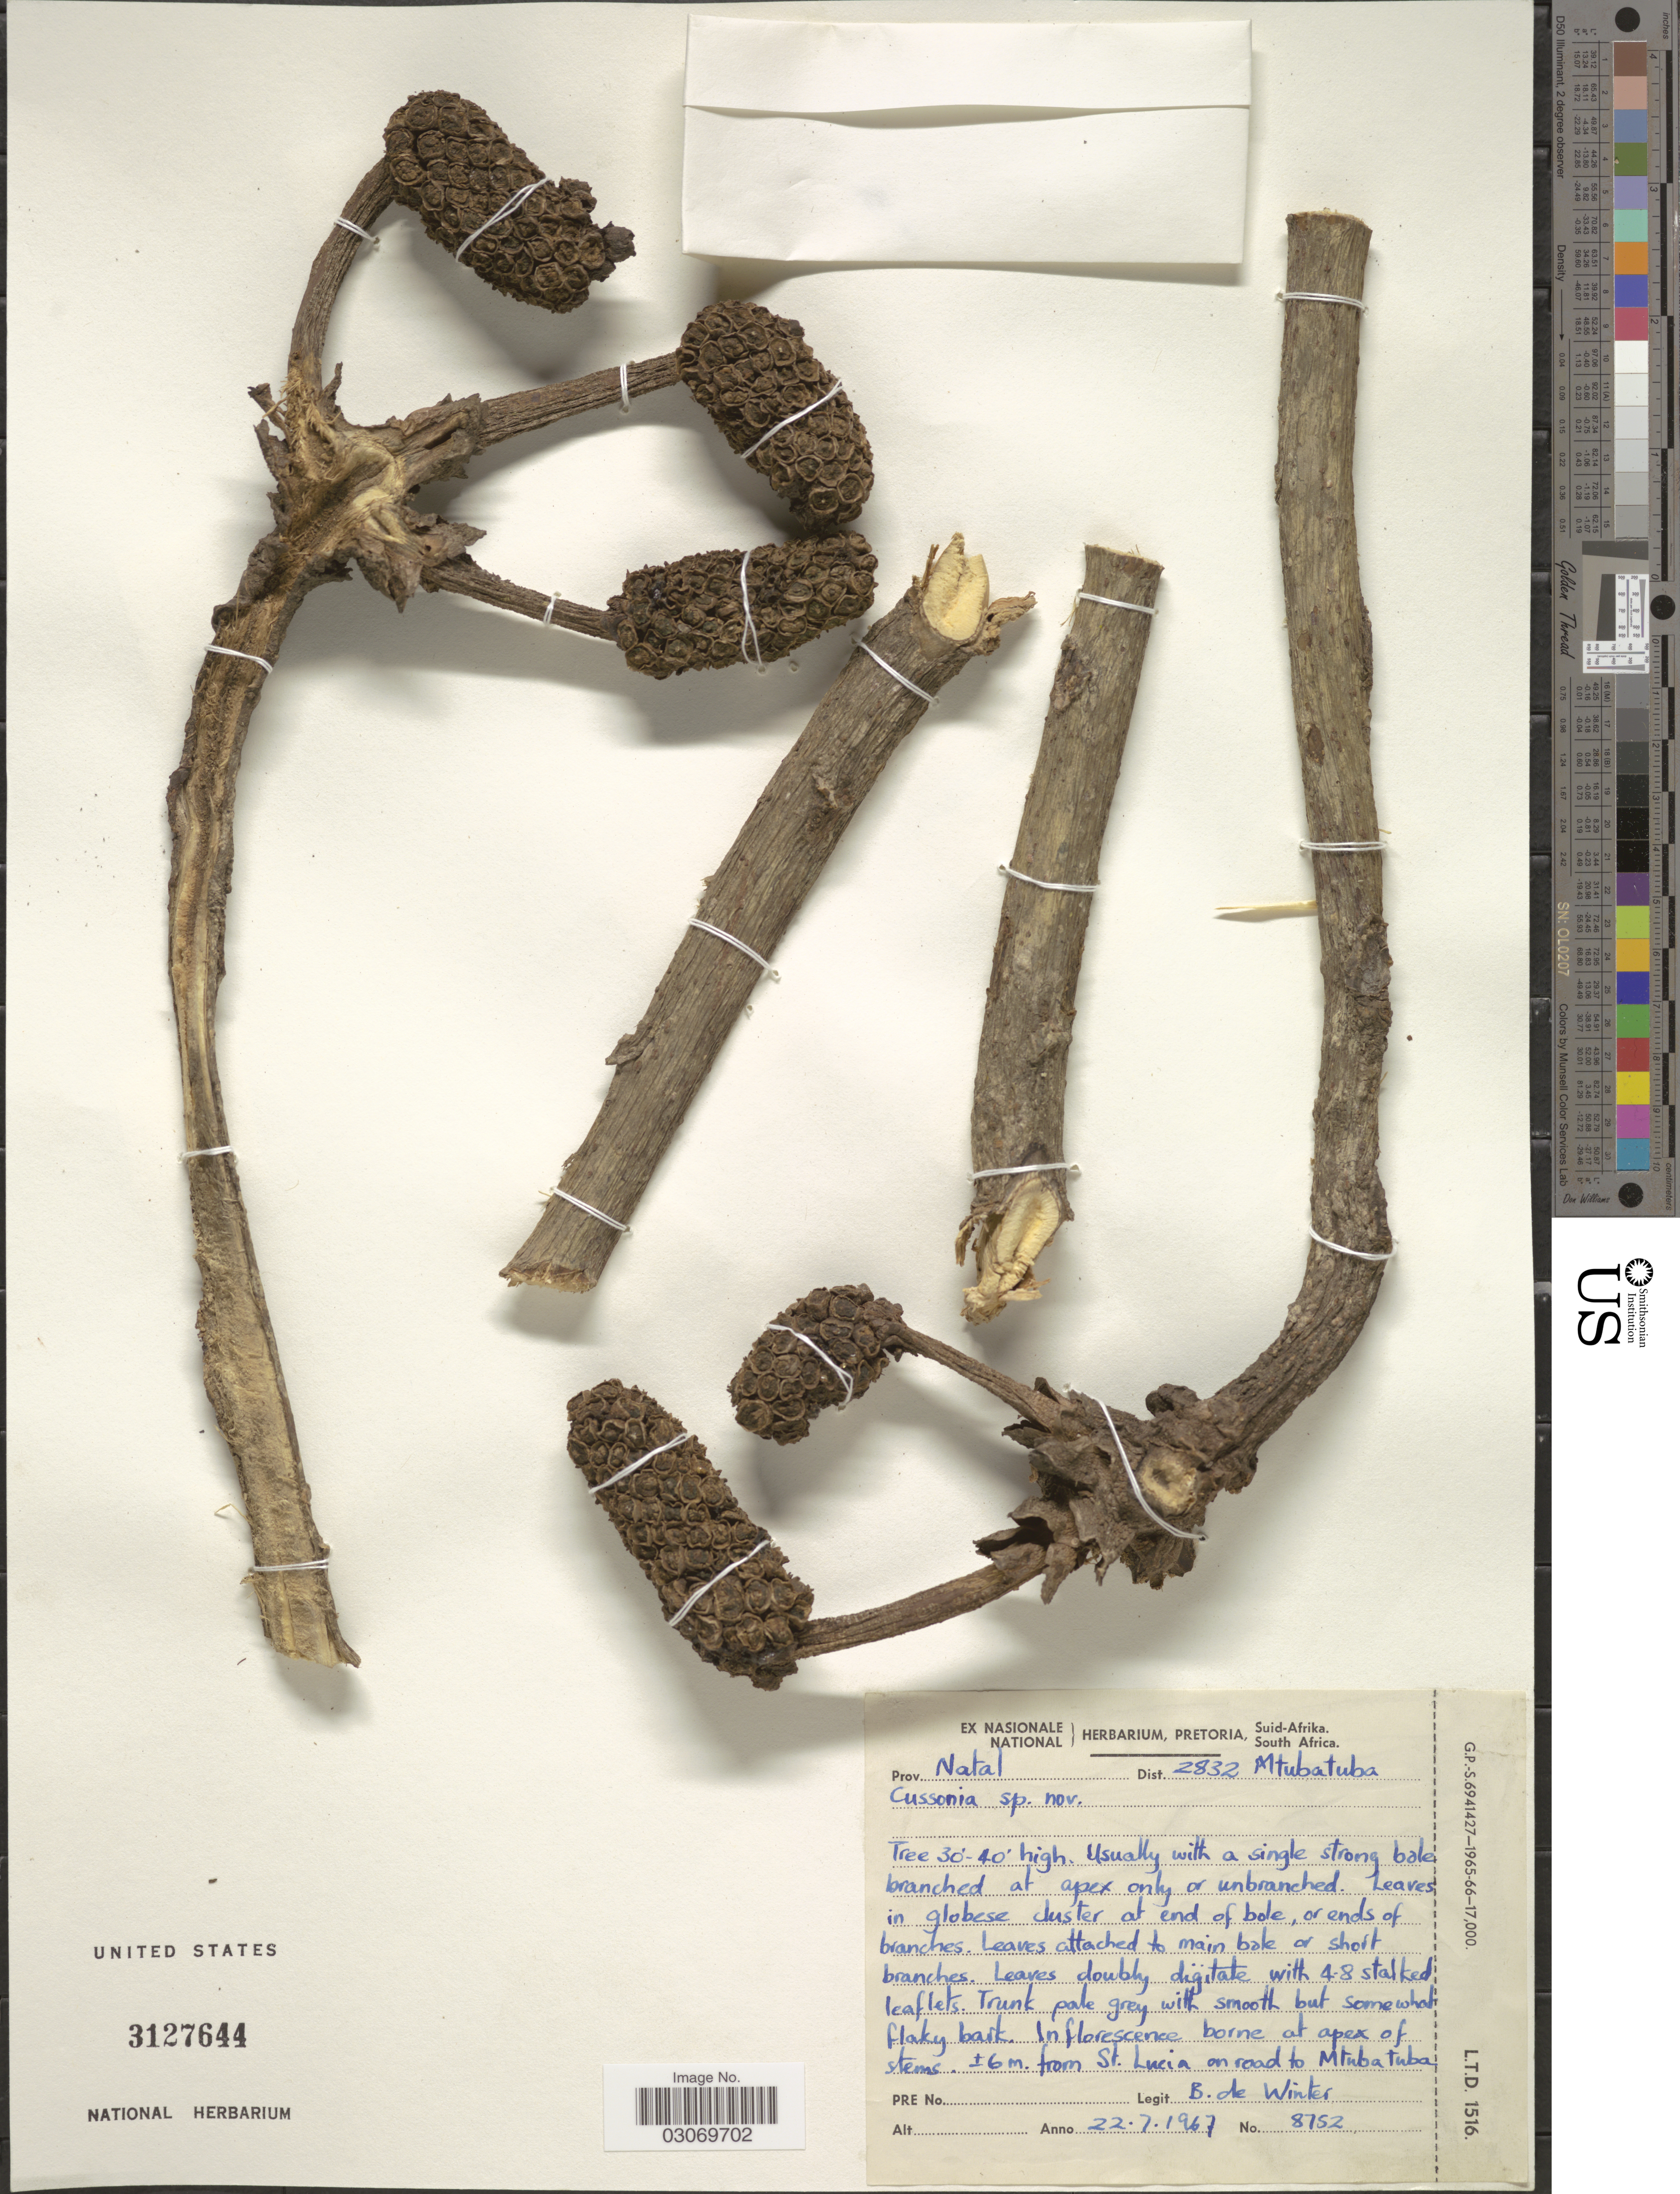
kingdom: Plantae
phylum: Tracheophyta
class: Magnoliopsida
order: Apiales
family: Araliaceae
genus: Cussonia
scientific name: Cussonia sp.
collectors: B. De Winter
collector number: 8752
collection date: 1967-07-22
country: South Africa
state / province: KwaZulu-Natal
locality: Prov. Natal, Dist.2832 Mtubatuba. ± 6 m. from St. Lucia on road to Mtubatuba.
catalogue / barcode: US 3127644